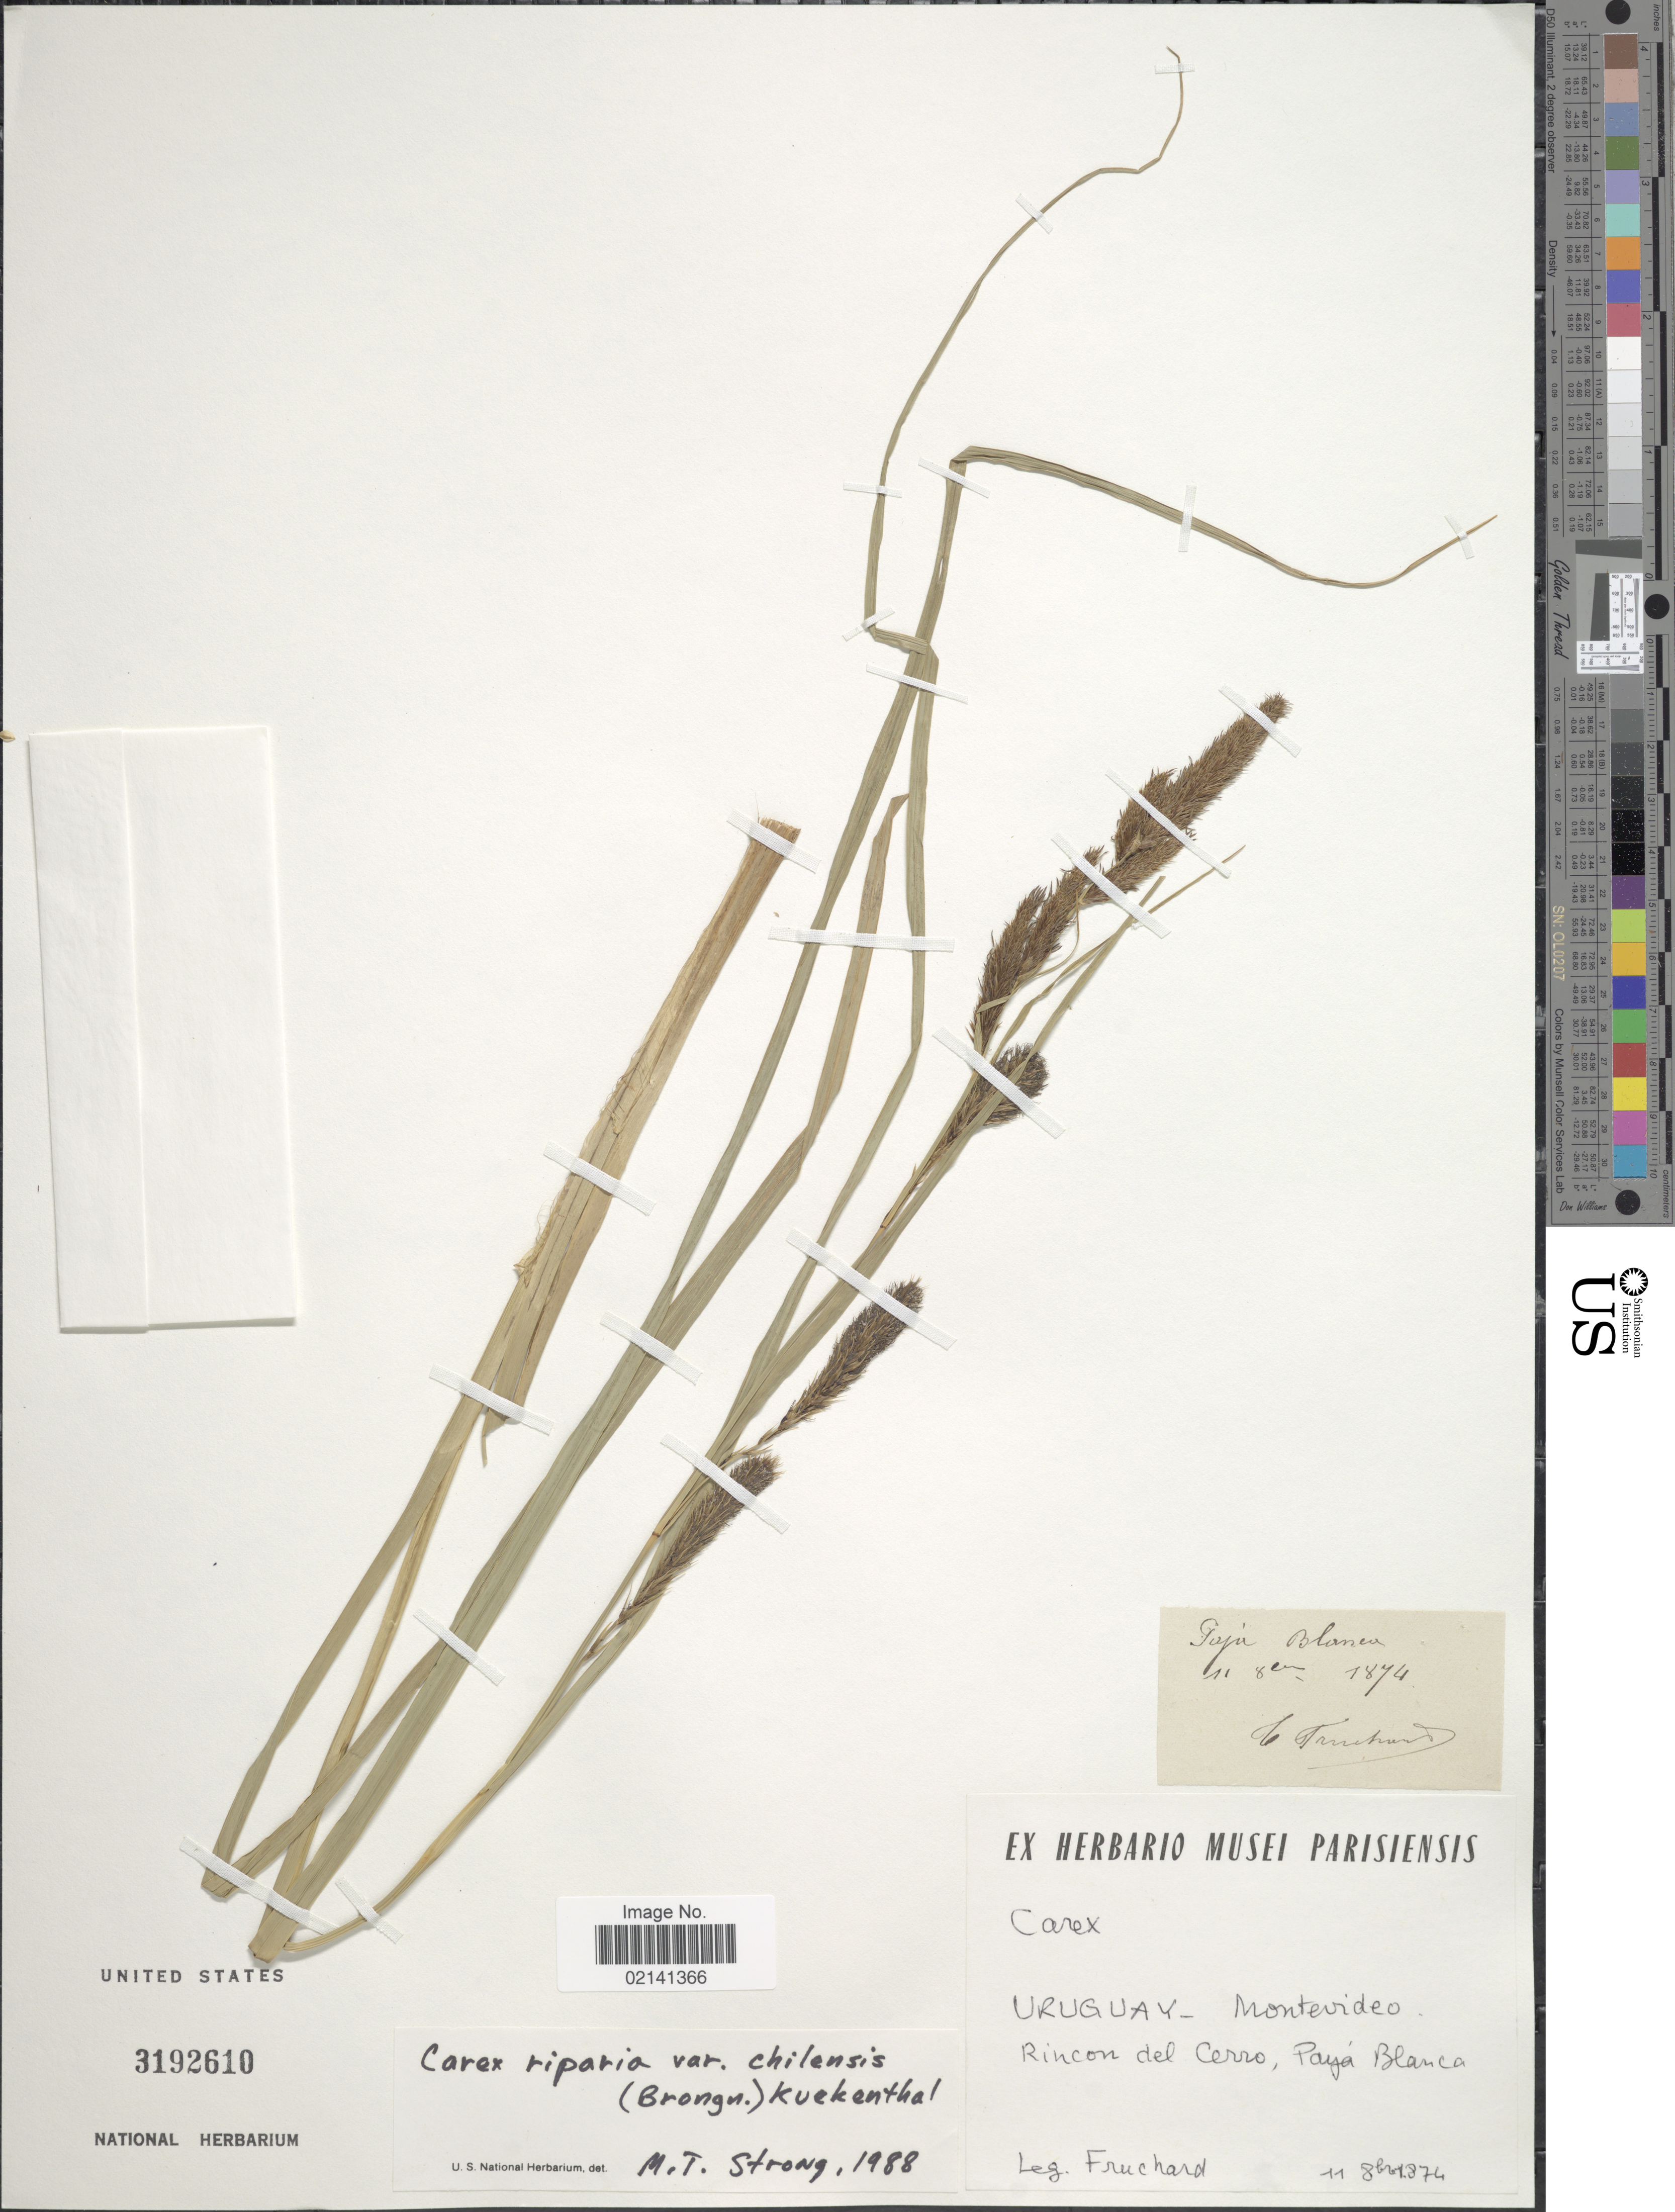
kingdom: Plantae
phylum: Tracheophyta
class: Liliopsida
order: Poales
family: Cyperaceae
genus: Carex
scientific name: Carex chilensis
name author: Brongn.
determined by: Jiménez-Mejías, P.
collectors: -. Fruchard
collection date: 1874-10-11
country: Uruguay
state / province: Montevideo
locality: Rincon del Cerro, Paya Blanca.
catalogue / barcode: US 3192610